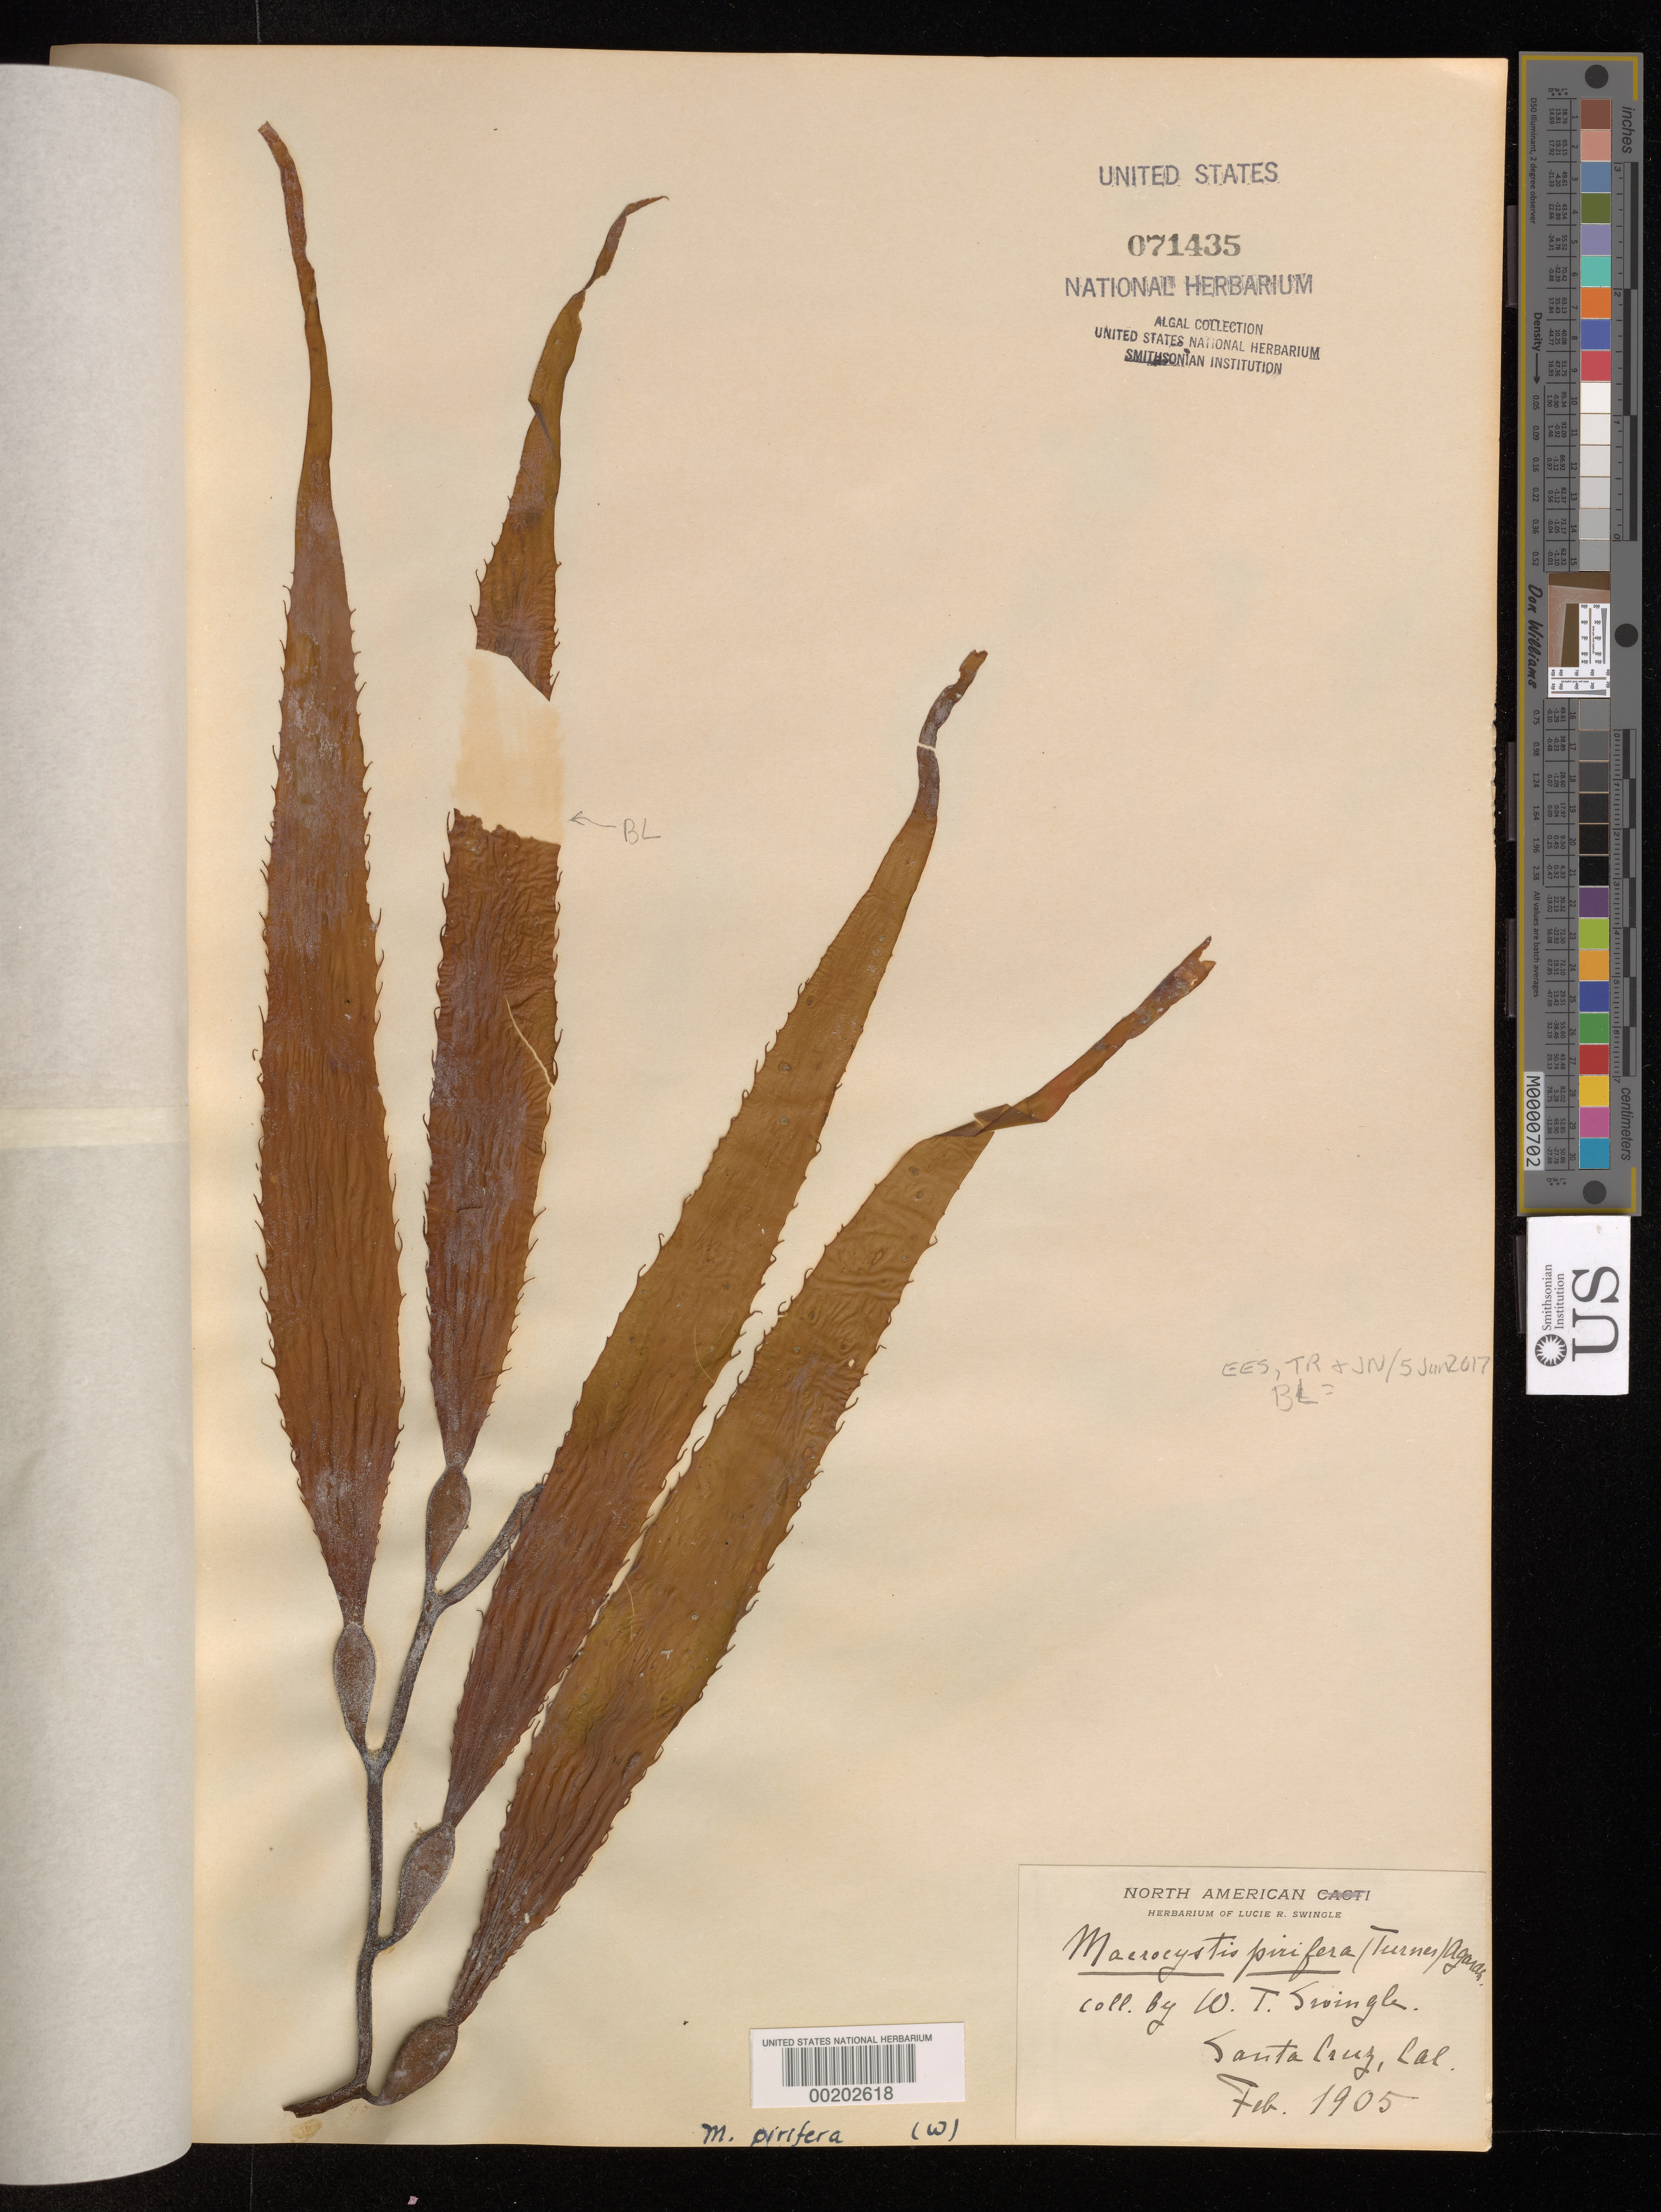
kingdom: Chromista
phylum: Ochrophyta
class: Phaeophyceae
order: Laminariales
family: Laminariaceae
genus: Macrocystis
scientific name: Macrocystis pyrifera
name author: (L.) C. Agardh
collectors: W. T. Swingle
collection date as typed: Feb 1905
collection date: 1905-02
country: United States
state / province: California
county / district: Santa Cruz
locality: Santa Cruz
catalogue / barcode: US 71435